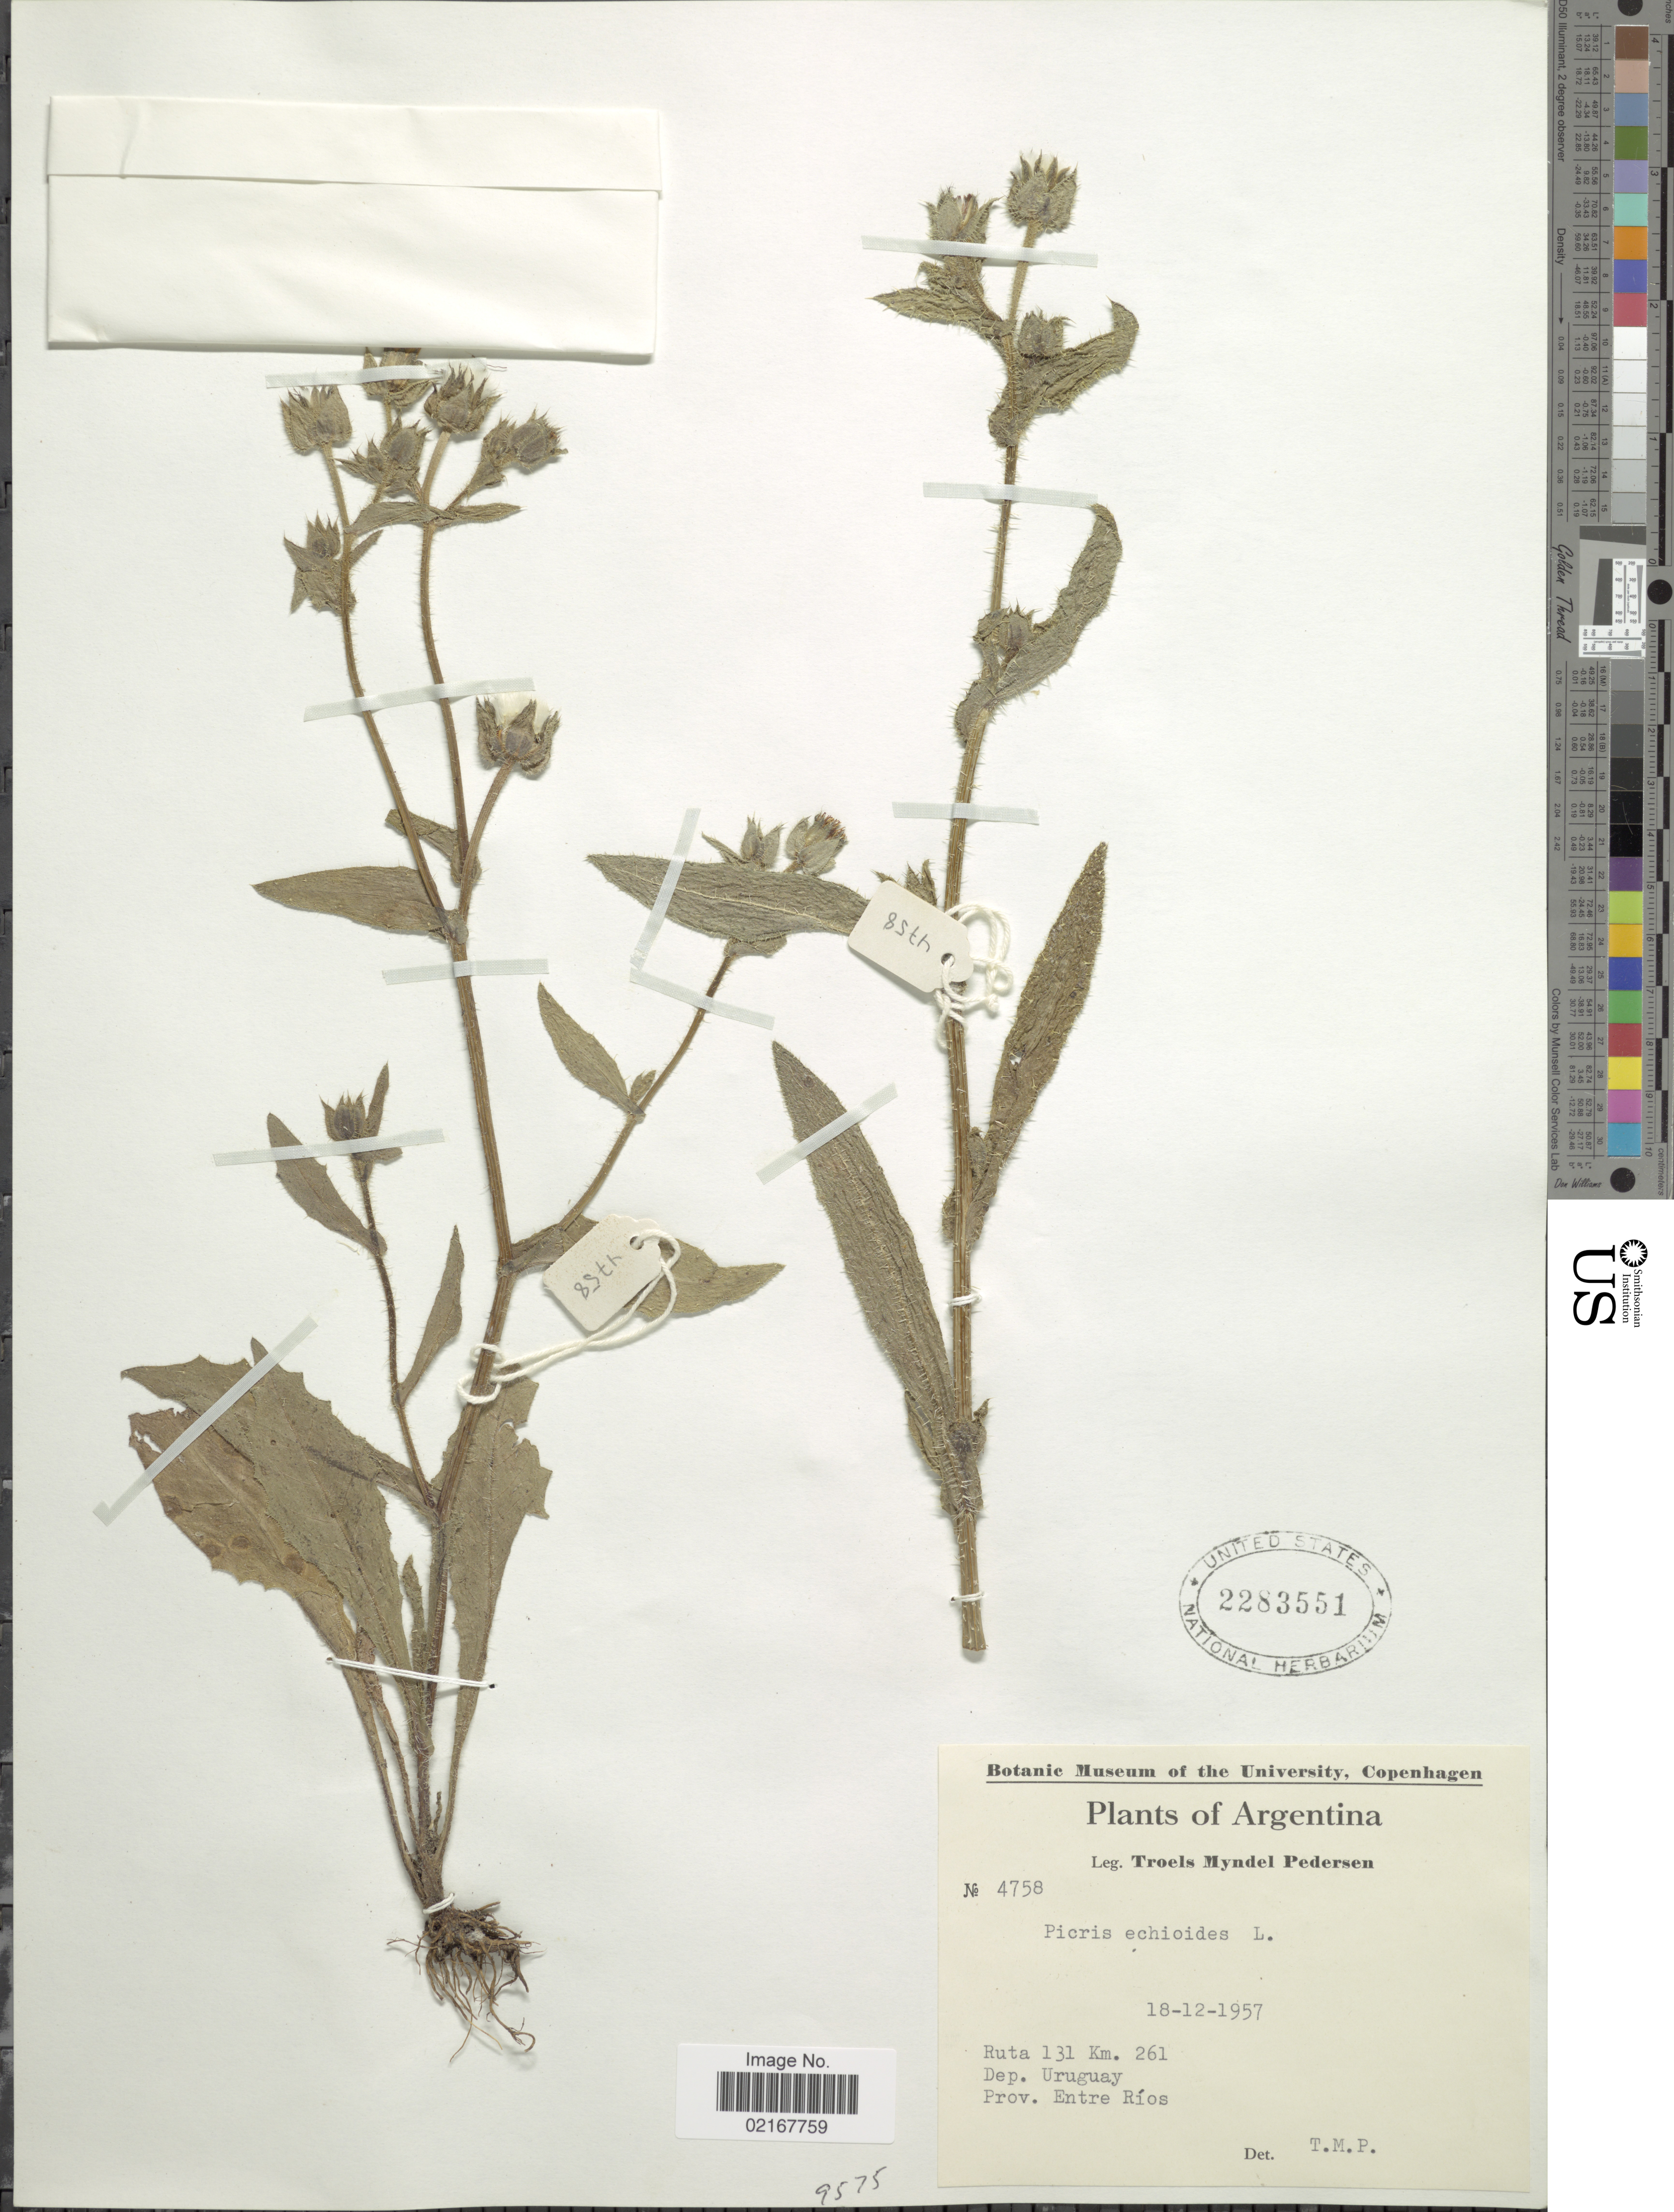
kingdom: Plantae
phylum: Tracheophyta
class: Magnoliopsida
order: Asterales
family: Asteraceae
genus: Helminthotheca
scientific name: Helminthotheca echioides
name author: (L.) Holub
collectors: T. Pederson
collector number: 4758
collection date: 1957-12-18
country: Argentina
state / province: Entre Rios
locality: Ruta 131 km 261, Dep. Uruguay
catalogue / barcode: US 2283551